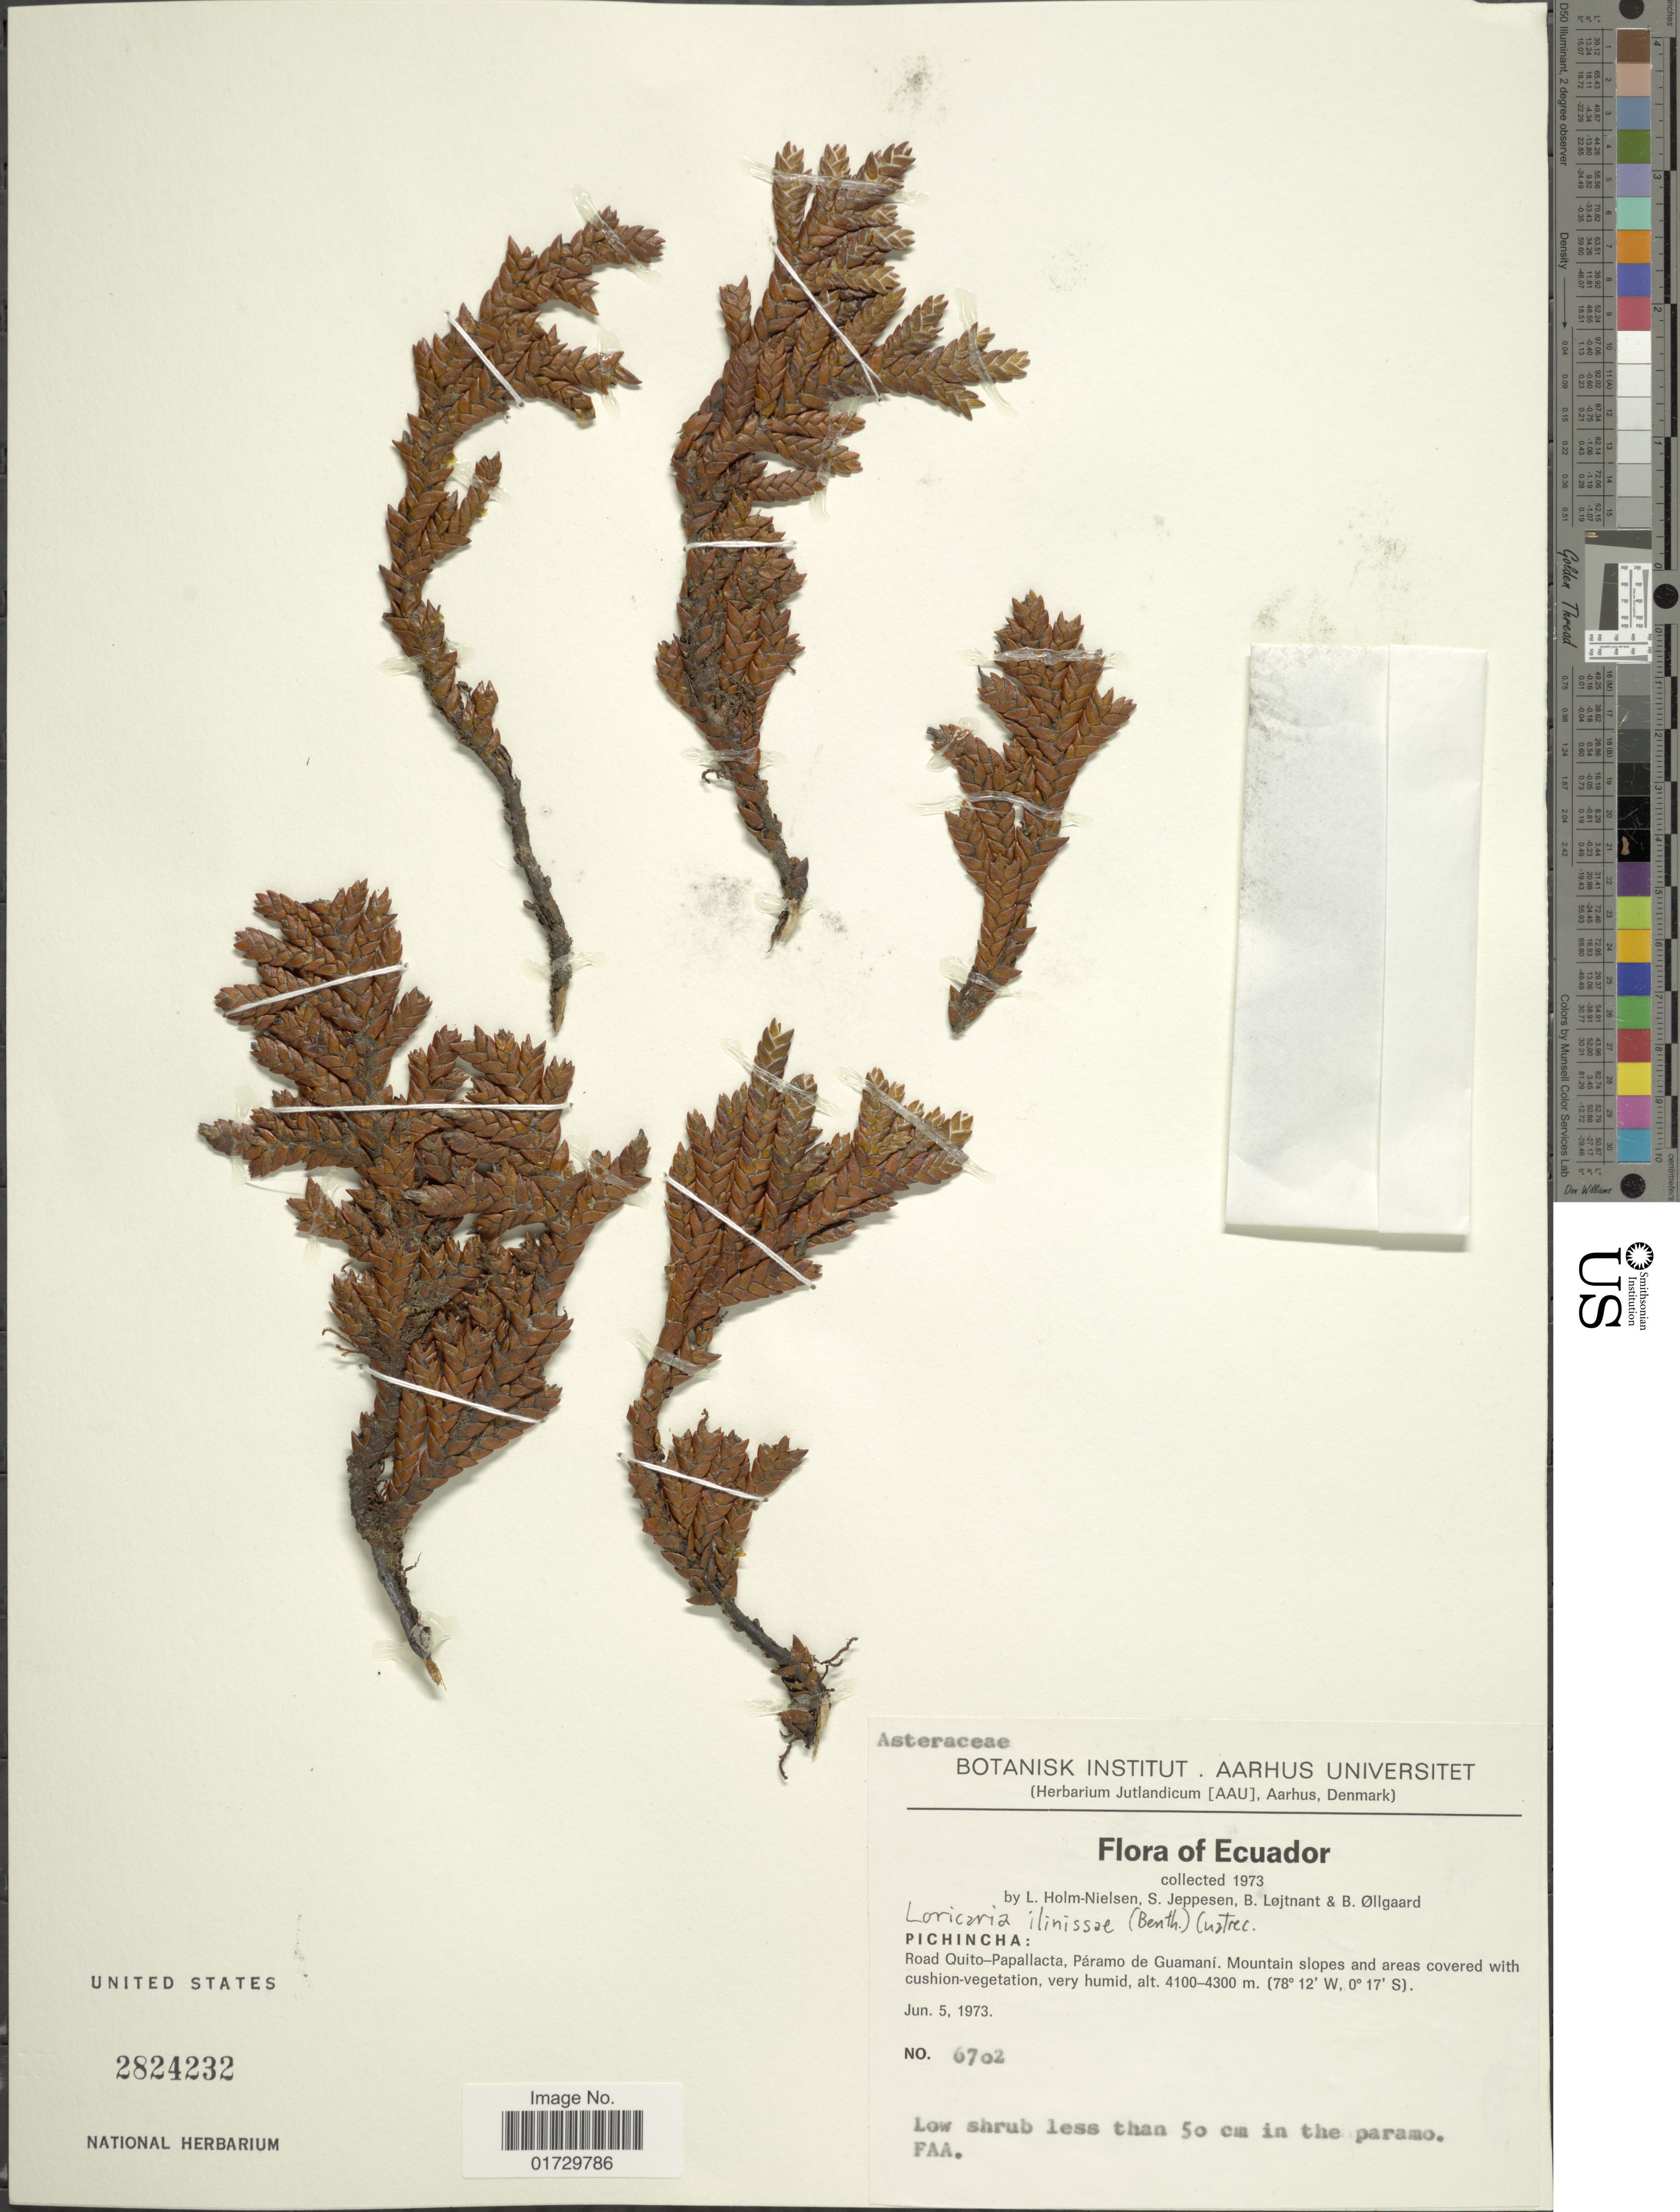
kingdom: Plantae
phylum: Tracheophyta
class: Magnoliopsida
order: Asterales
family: Asteraceae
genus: Loricaria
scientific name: Loricaria ilinissae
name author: (Benth.) Cuatrec.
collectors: L. B. Holm-Nielsen, S. Jeppesen, B. Löjtnant & B. Øllgaard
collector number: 6702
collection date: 1973-06-05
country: Ecuador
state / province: Pichincha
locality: Road Quito-Papallacta, Paramo de Guamani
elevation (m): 4100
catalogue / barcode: US 2824232